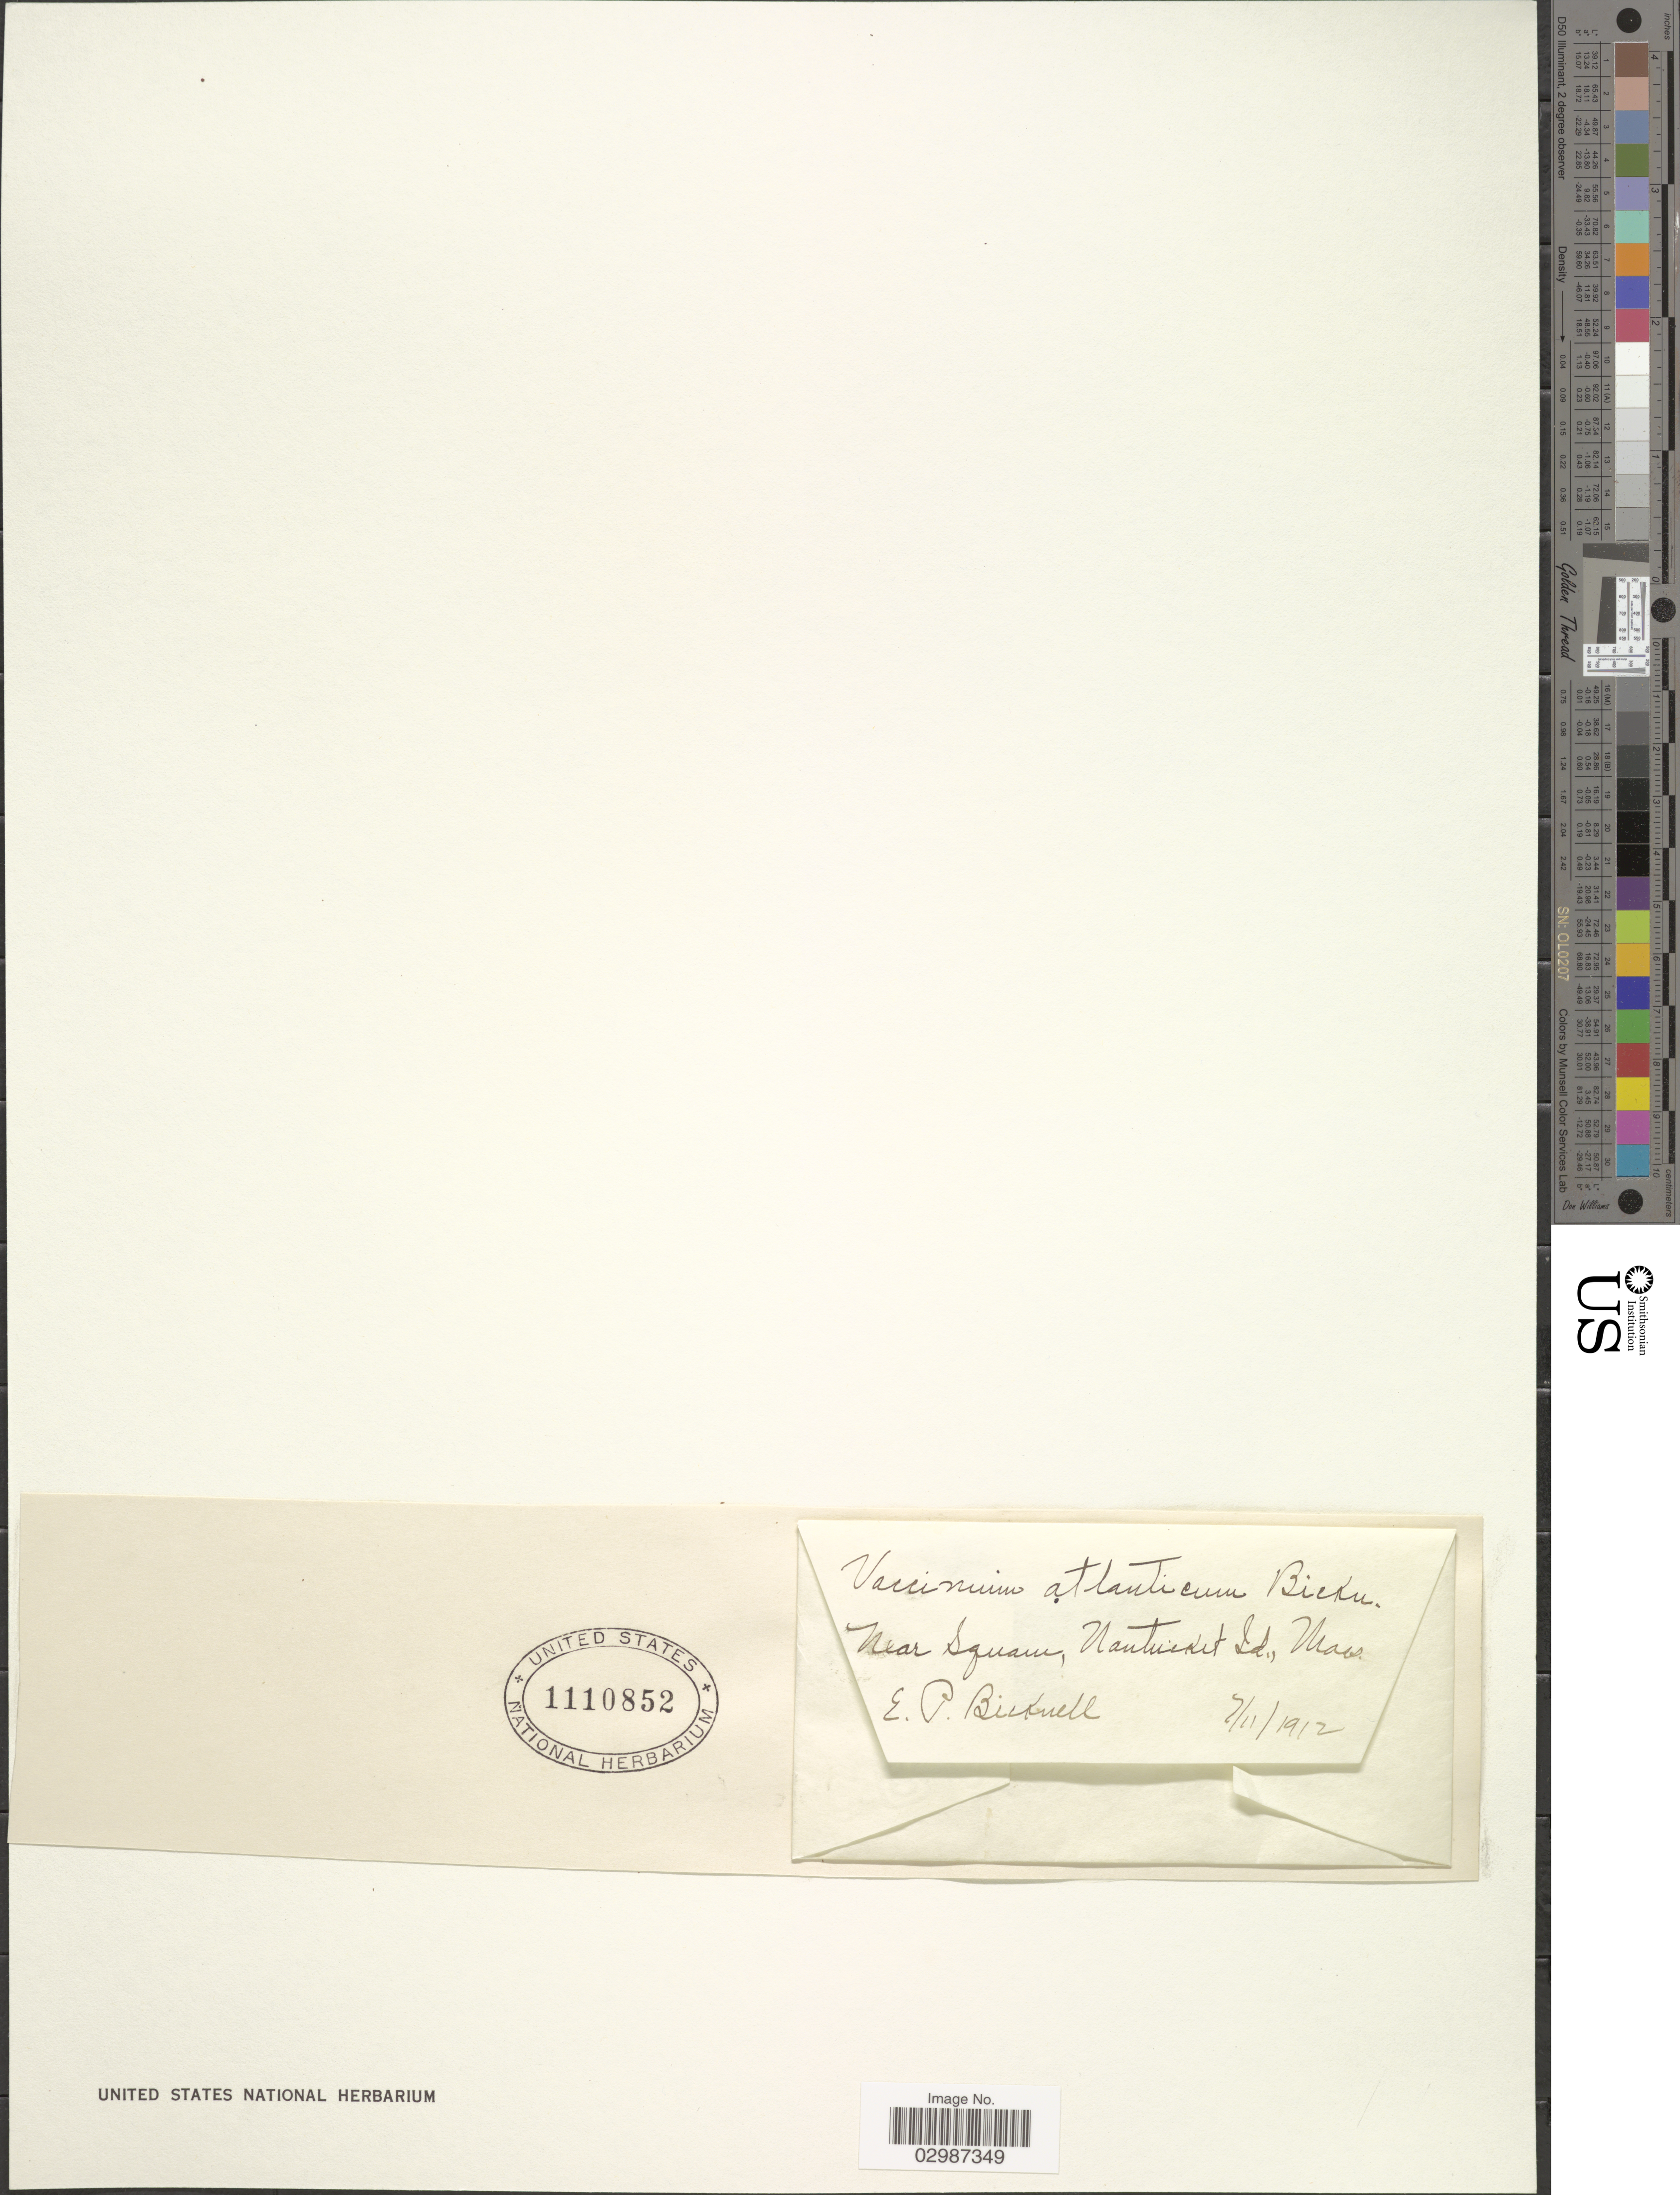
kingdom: Plantae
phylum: Tracheophyta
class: Magnoliopsida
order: Ericales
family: Ericaceae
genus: Vaccinium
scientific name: Vaccinium atlanticum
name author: E.P. Bicknell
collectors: E. P. Bicknell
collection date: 1912-07-11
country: United States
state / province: Massachusetts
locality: Near Iguam, Nantucket Id.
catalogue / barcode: US 1110852